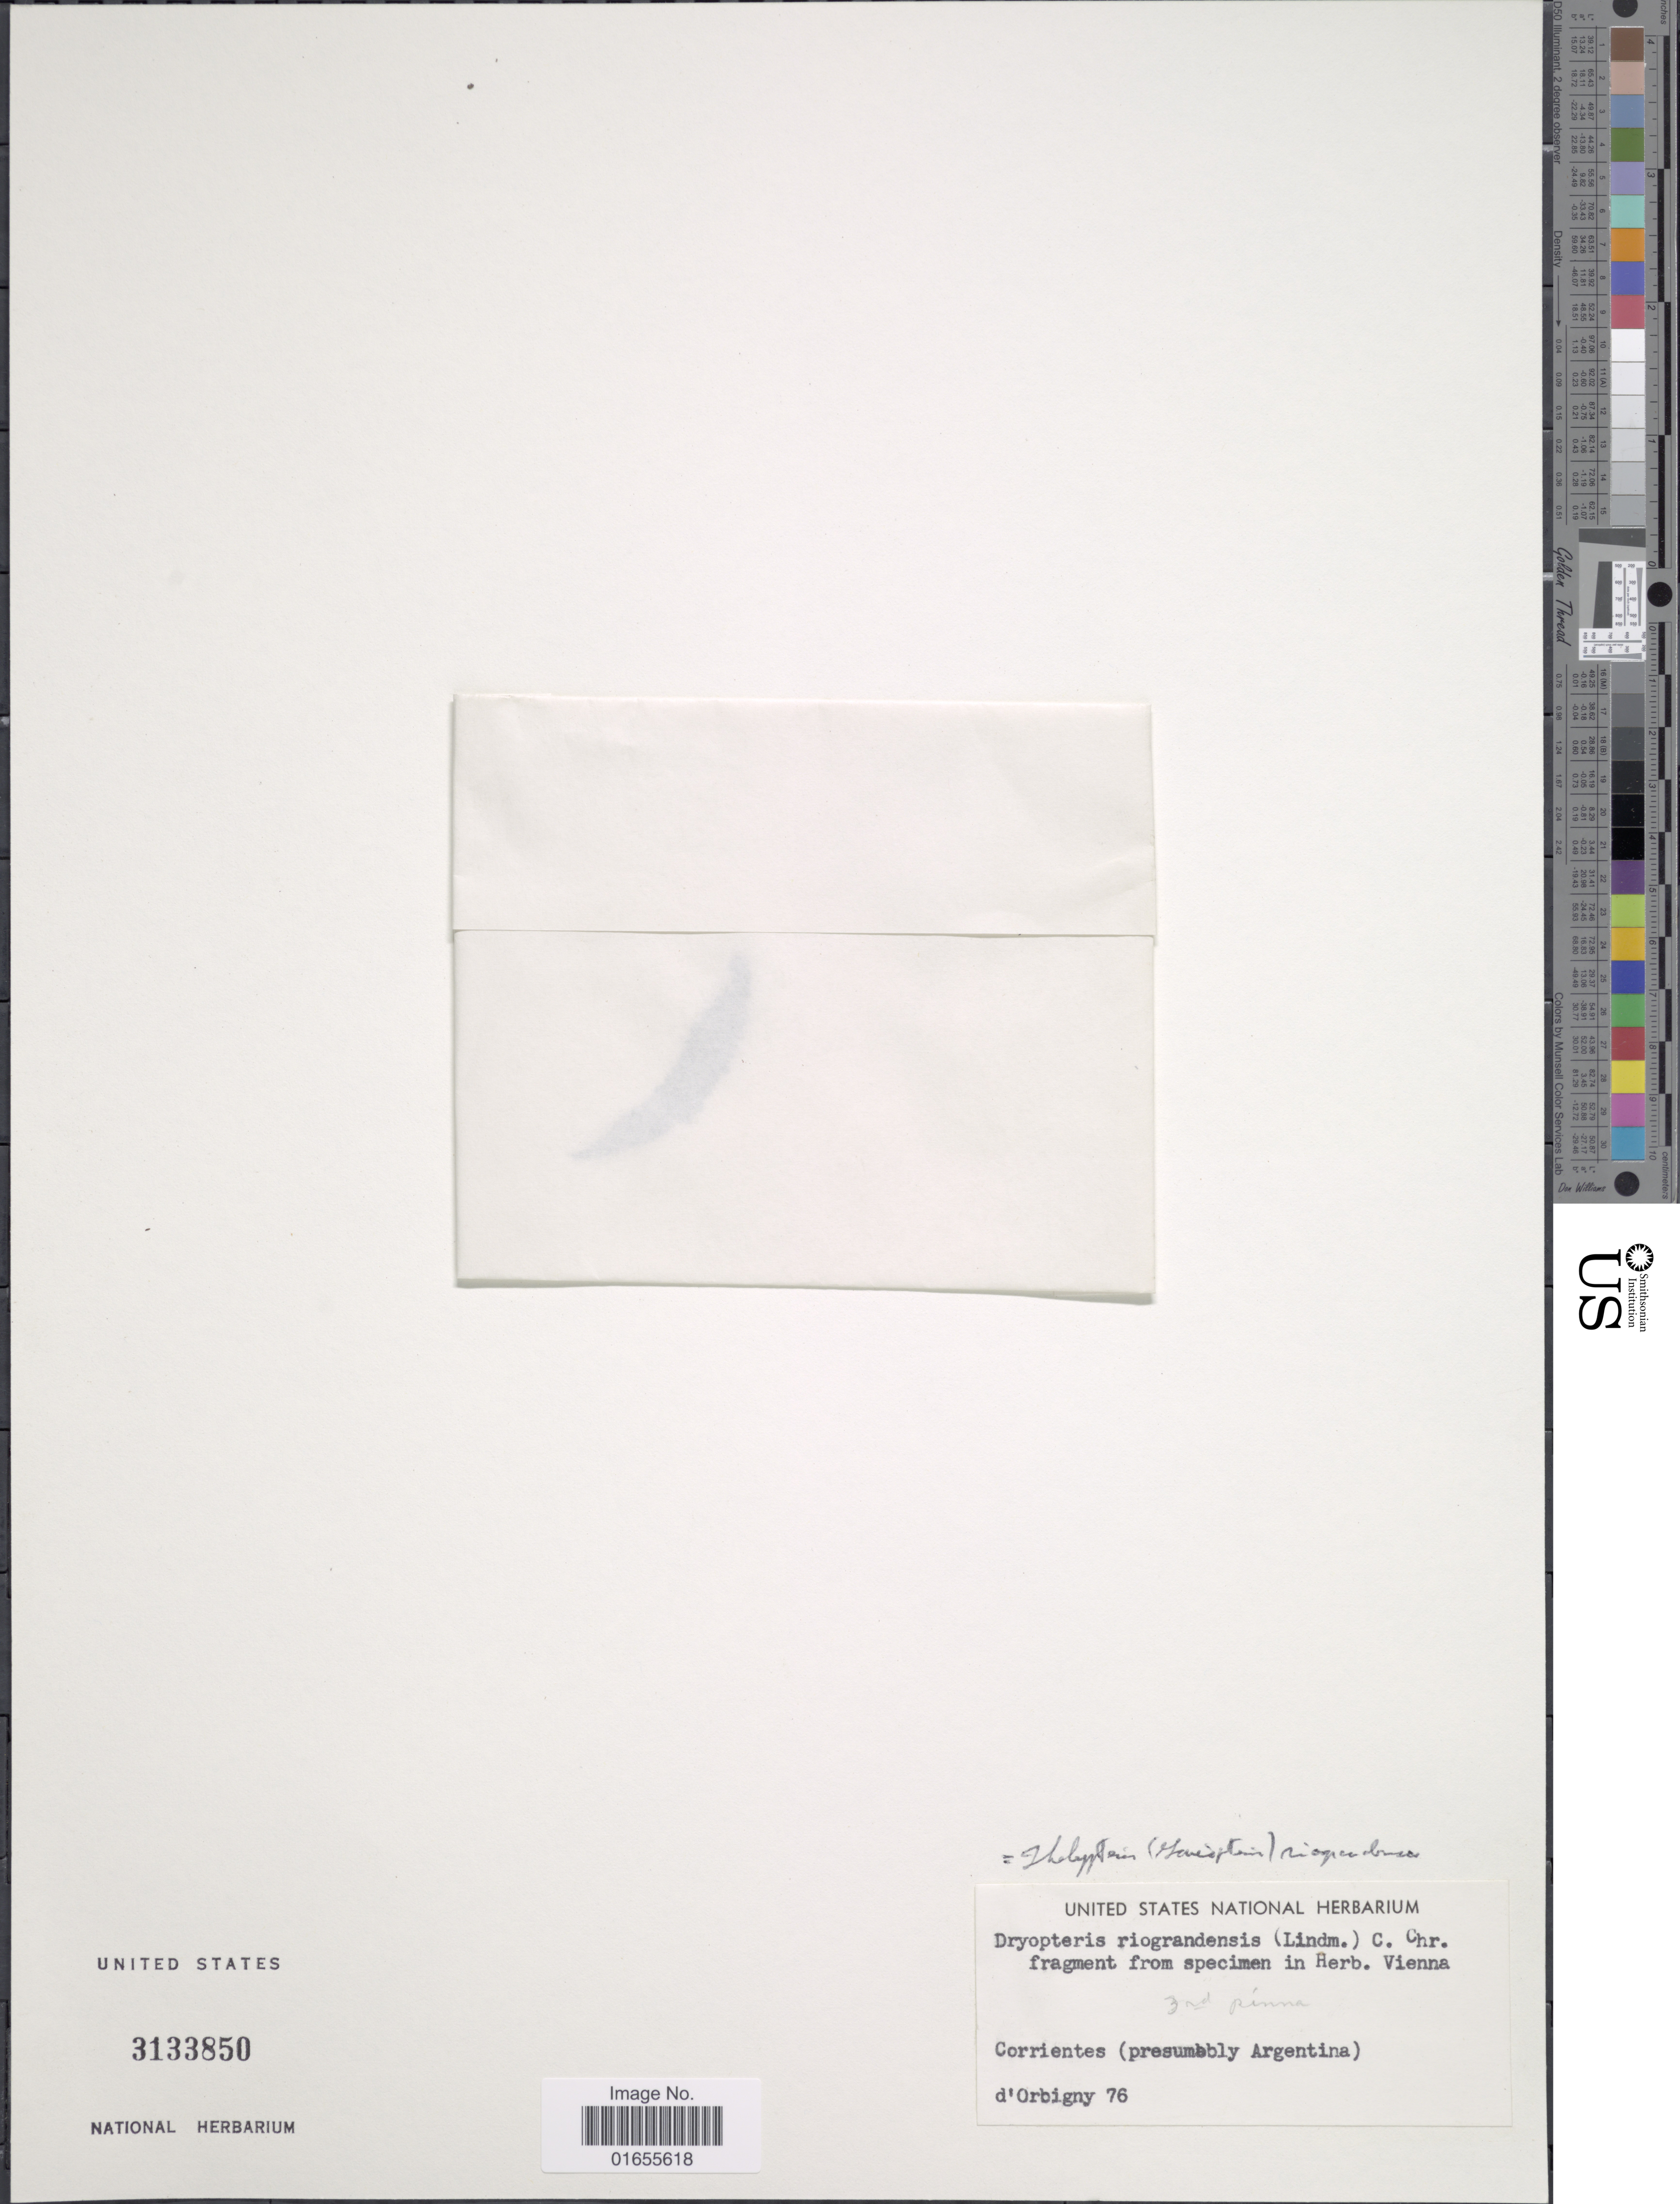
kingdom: Plantae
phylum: Tracheophyta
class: Polypodiopsida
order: Polypodiales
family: Thelypteridaceae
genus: Goniopteris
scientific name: Goniopteris riograndensis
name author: (Lindm.) Ching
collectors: D'Orbigny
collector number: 76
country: Argentina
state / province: Corrientes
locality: Corrientes (presumbbly Argentina)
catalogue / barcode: US 3133850